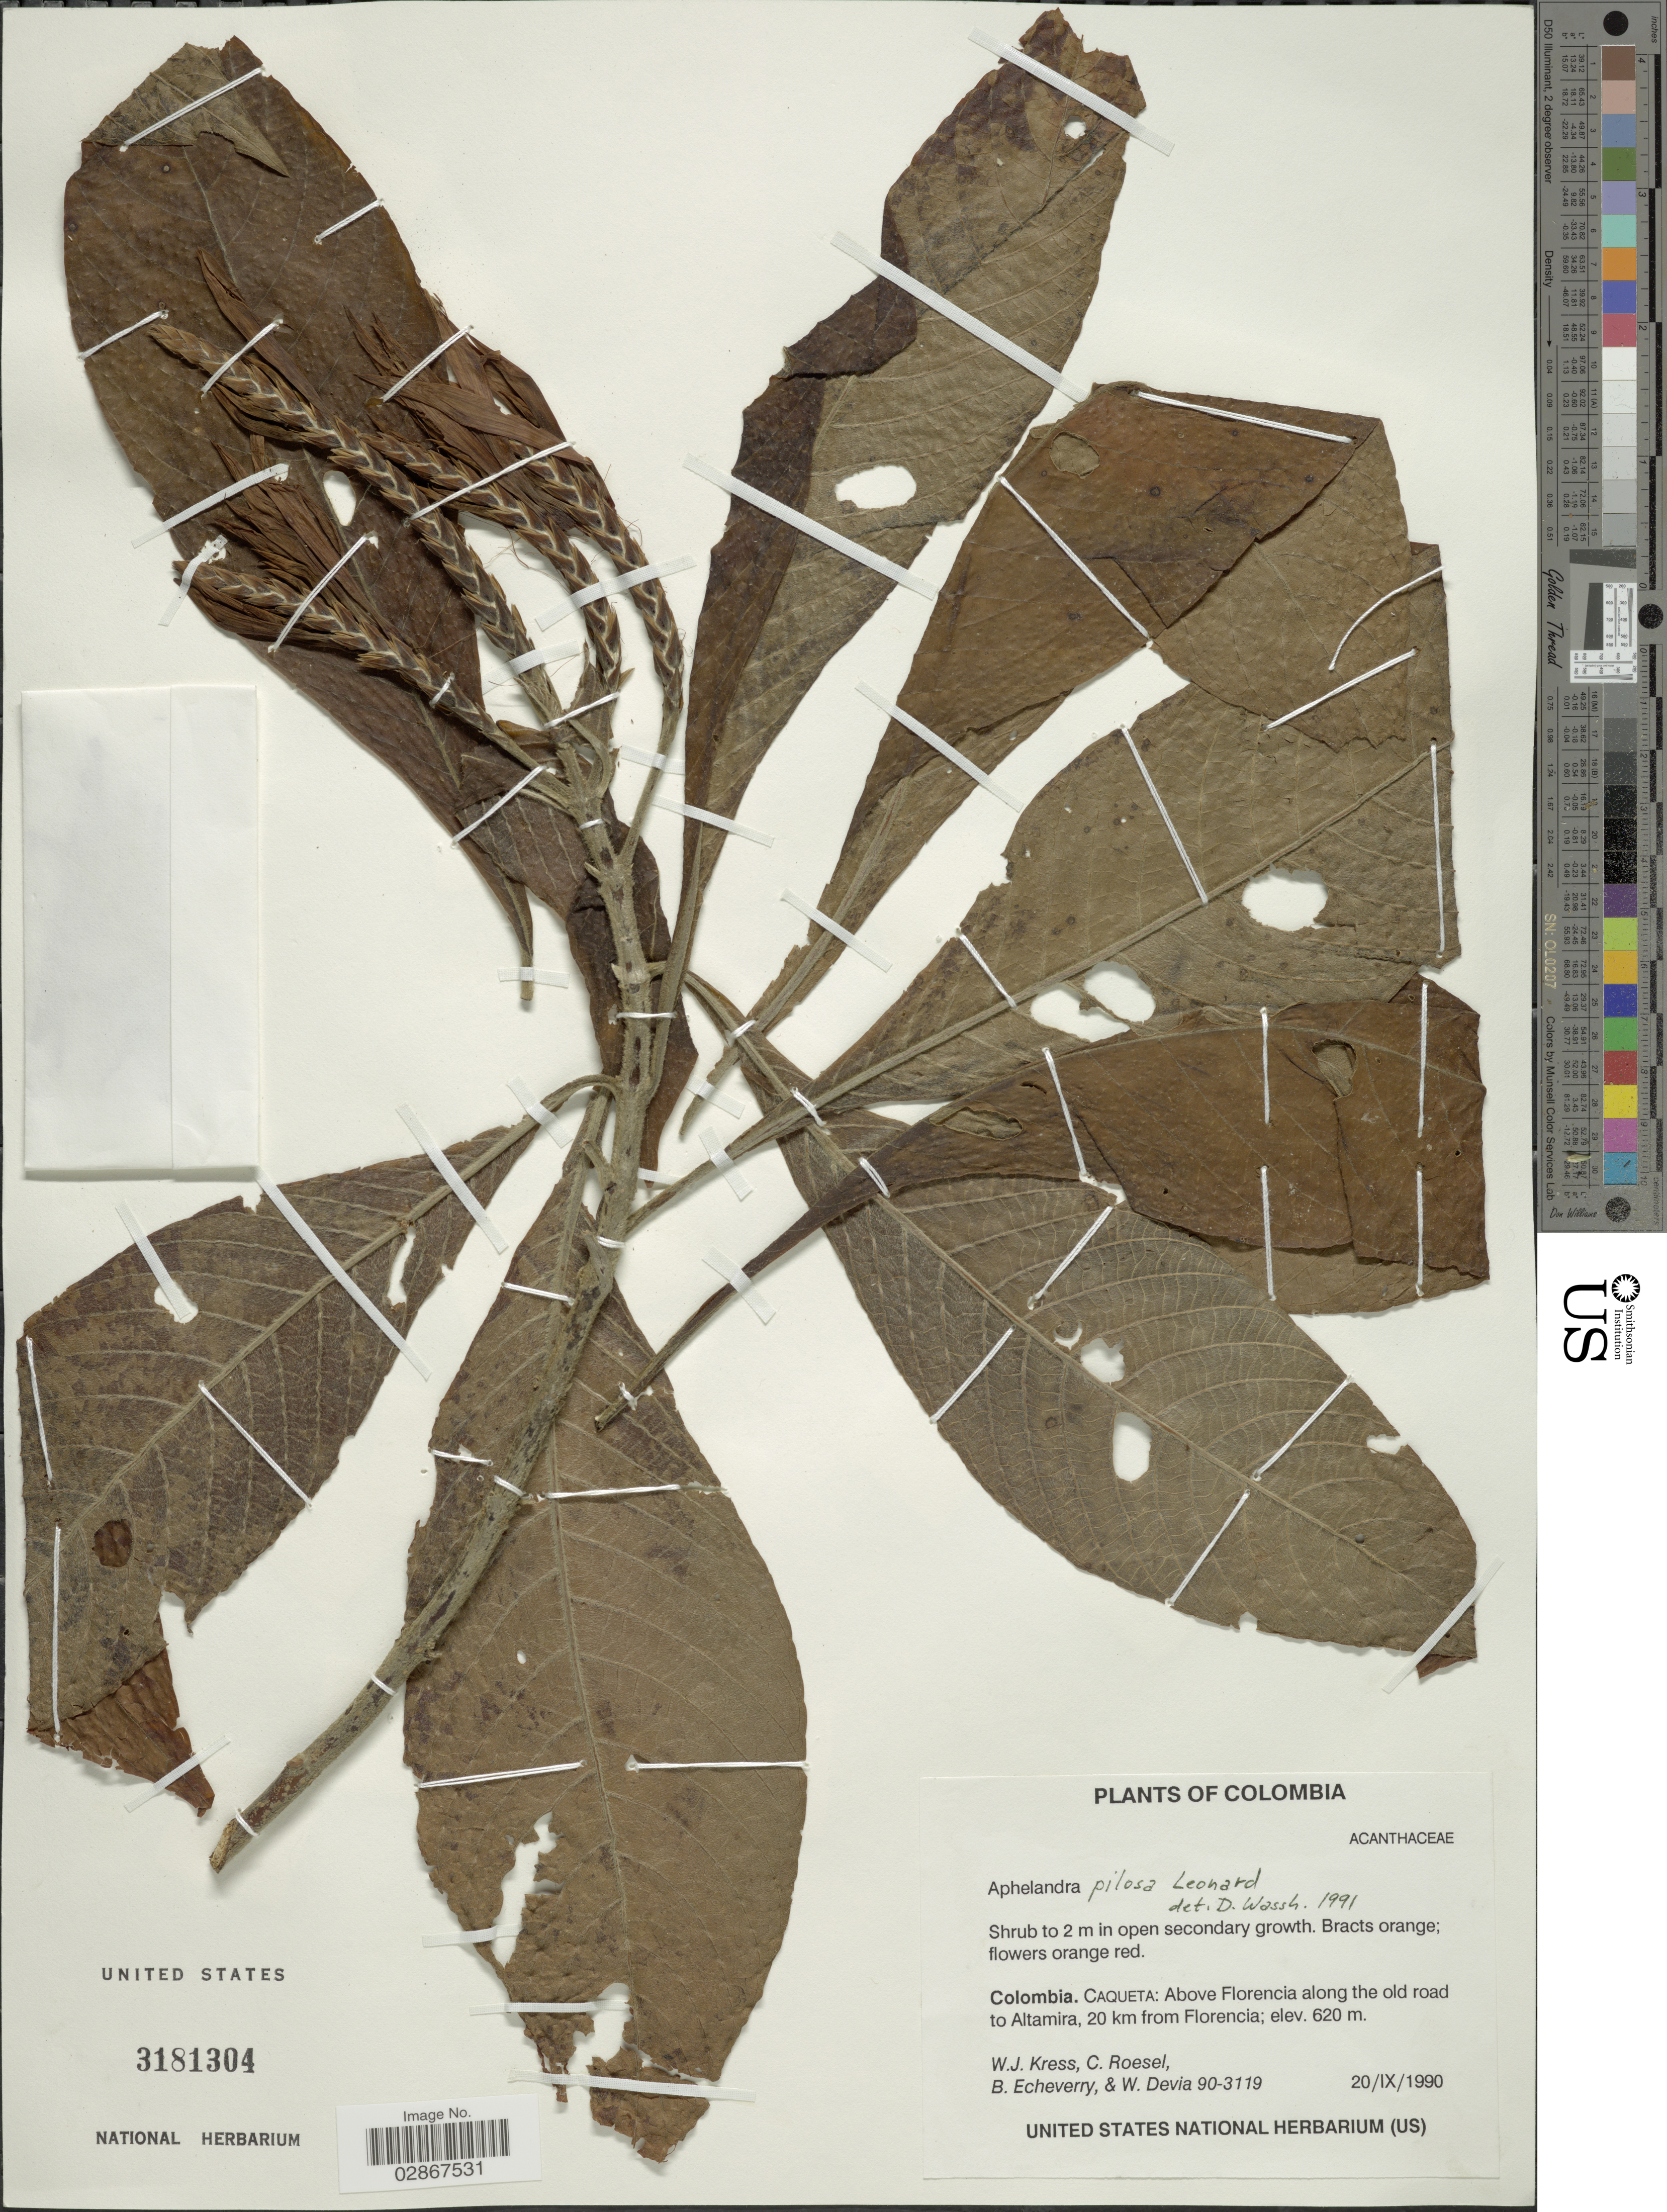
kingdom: Plantae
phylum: Tracheophyta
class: Magnoliopsida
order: Lamiales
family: Acanthaceae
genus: Aphelandra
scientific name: Aphelandra pilosa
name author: Leonard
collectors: W. J. Kress, C. S. Roesel, B. Echeverry & W. Devia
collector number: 90-3119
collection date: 1990-09-20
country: Colombia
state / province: Caquetá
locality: Above Florencia along the old road to Altamira, 20 km from Florencia.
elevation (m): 620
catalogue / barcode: US 3181304